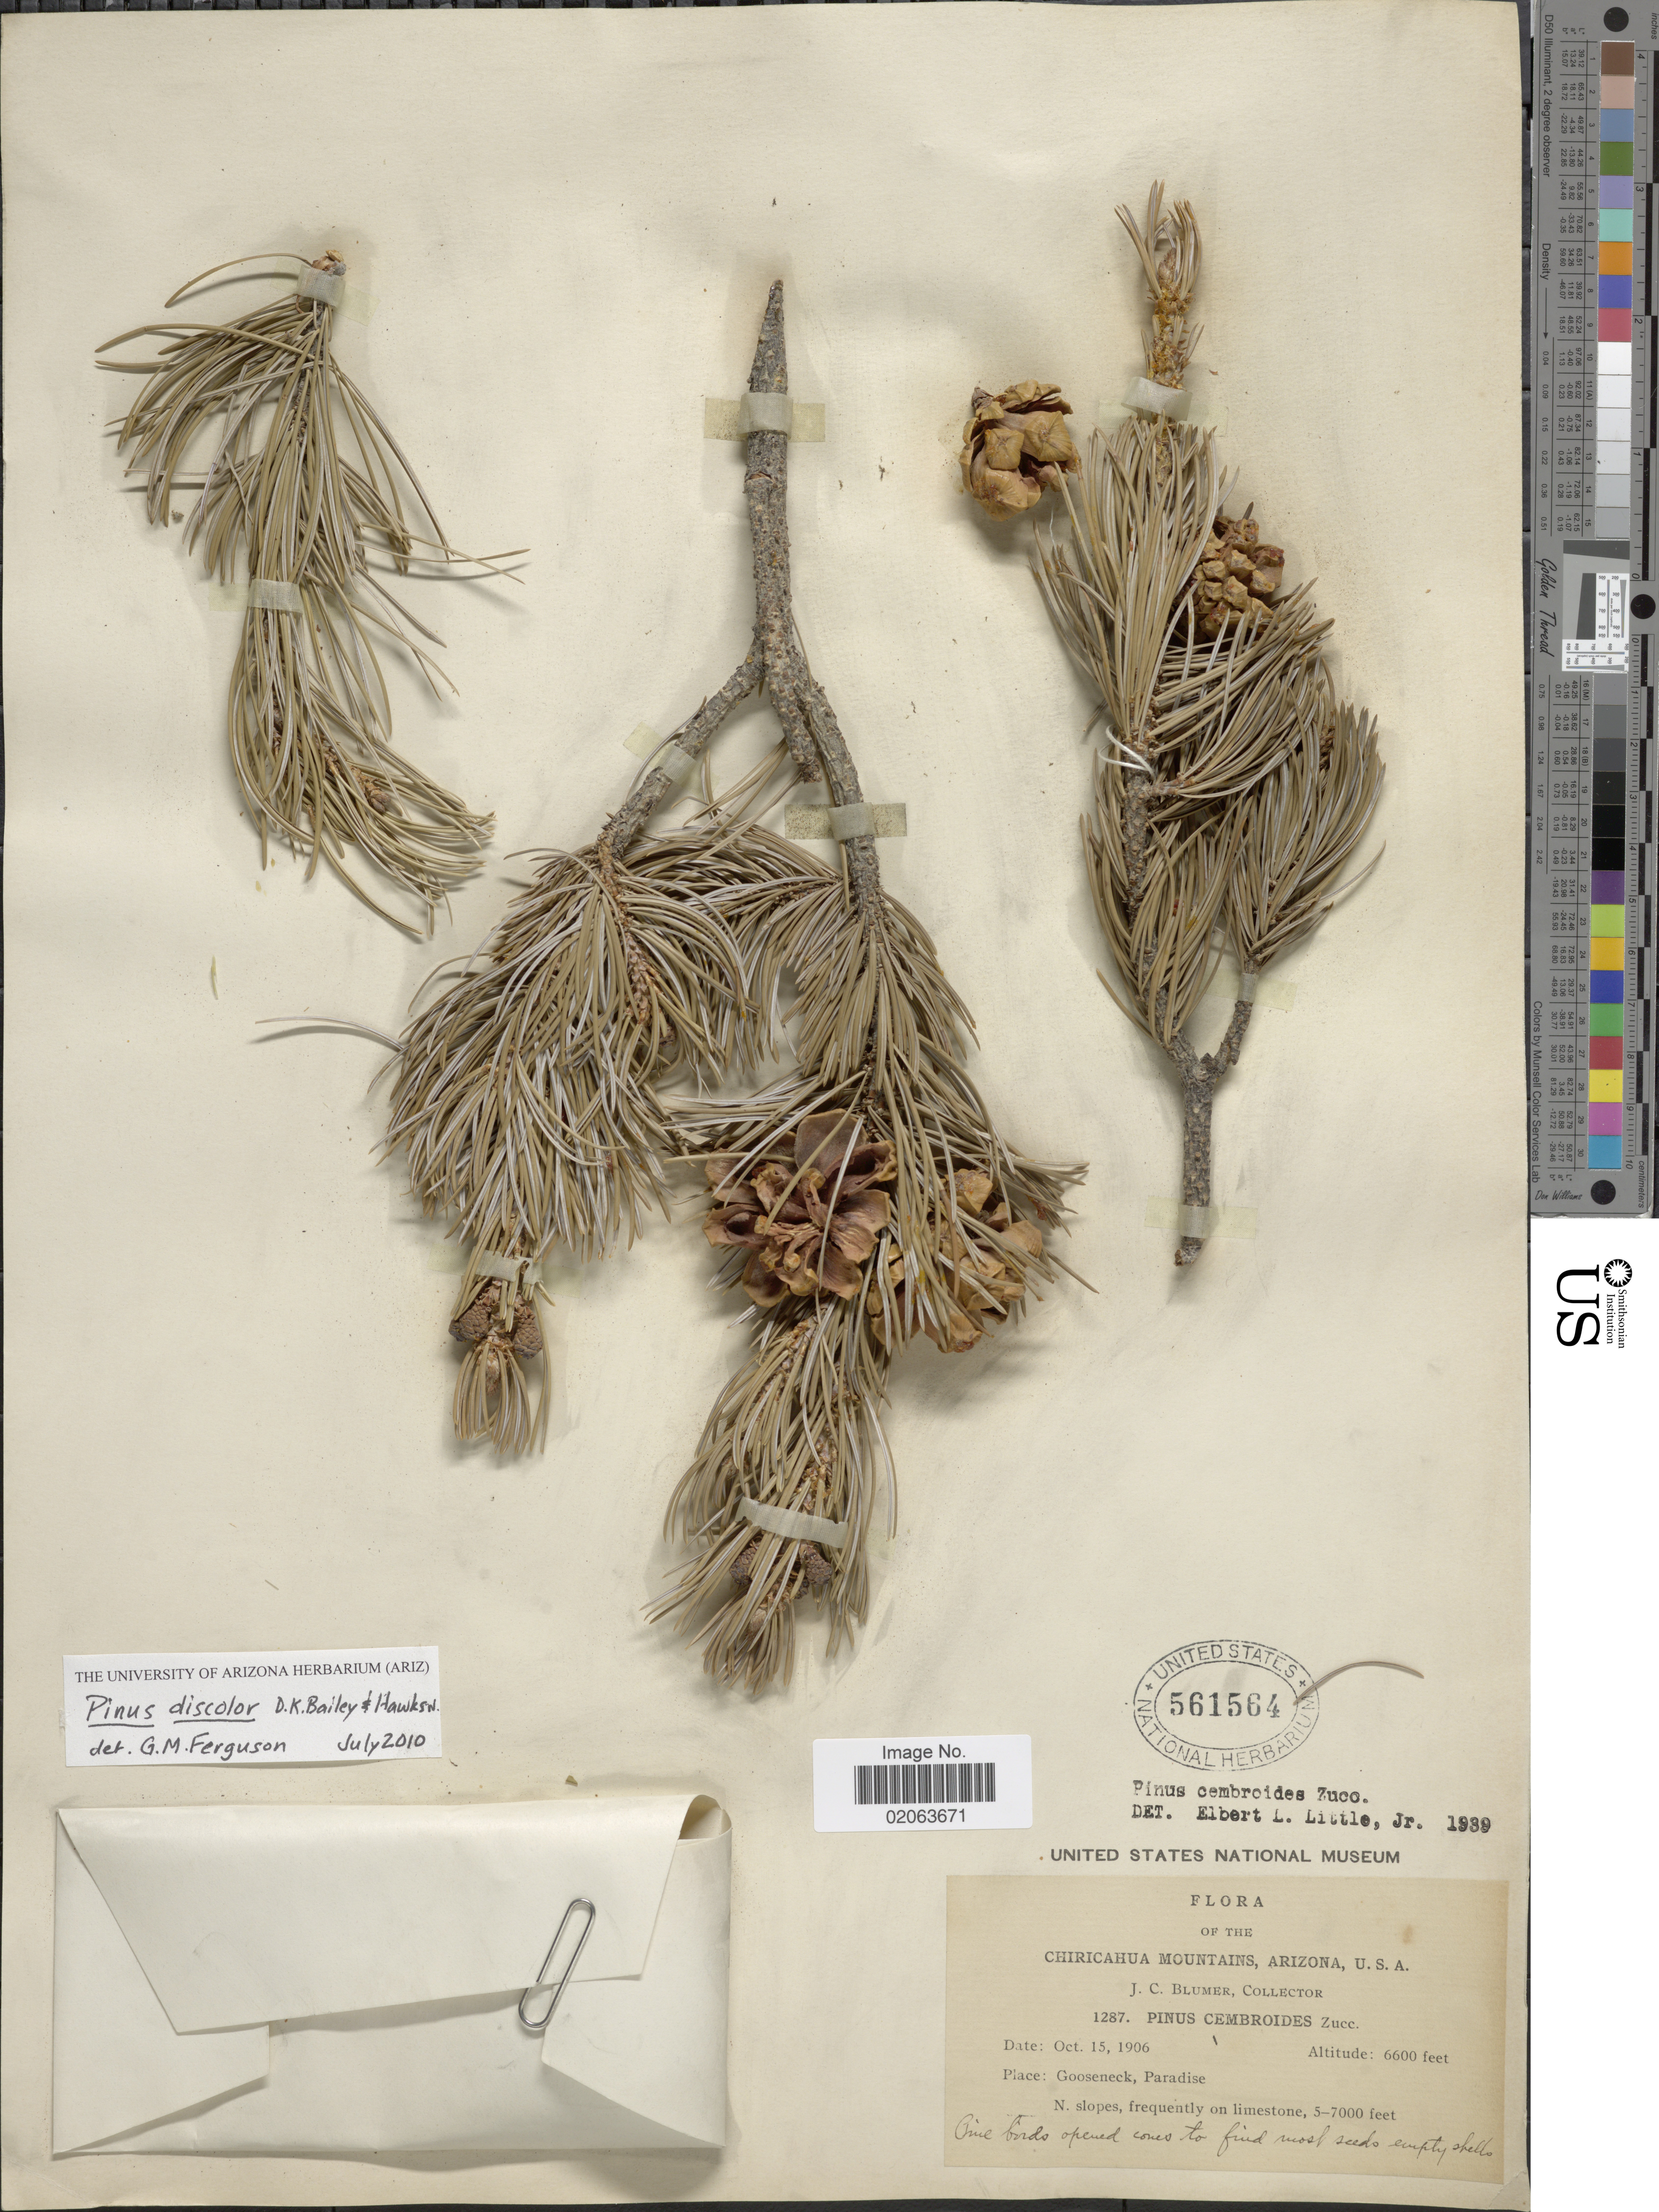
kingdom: Plantae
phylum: Tracheophyta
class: Pinopsida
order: Pinales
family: Pinaceae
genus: Pinus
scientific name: Pinus discolor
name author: D.K. Bailey & Hawksw.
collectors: J. C. Blumer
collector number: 1287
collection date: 1906-10-15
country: United States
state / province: Arizona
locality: Chiricahua Mountains. Gooseneck, Paradise. N. slope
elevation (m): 1524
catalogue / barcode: US 561564